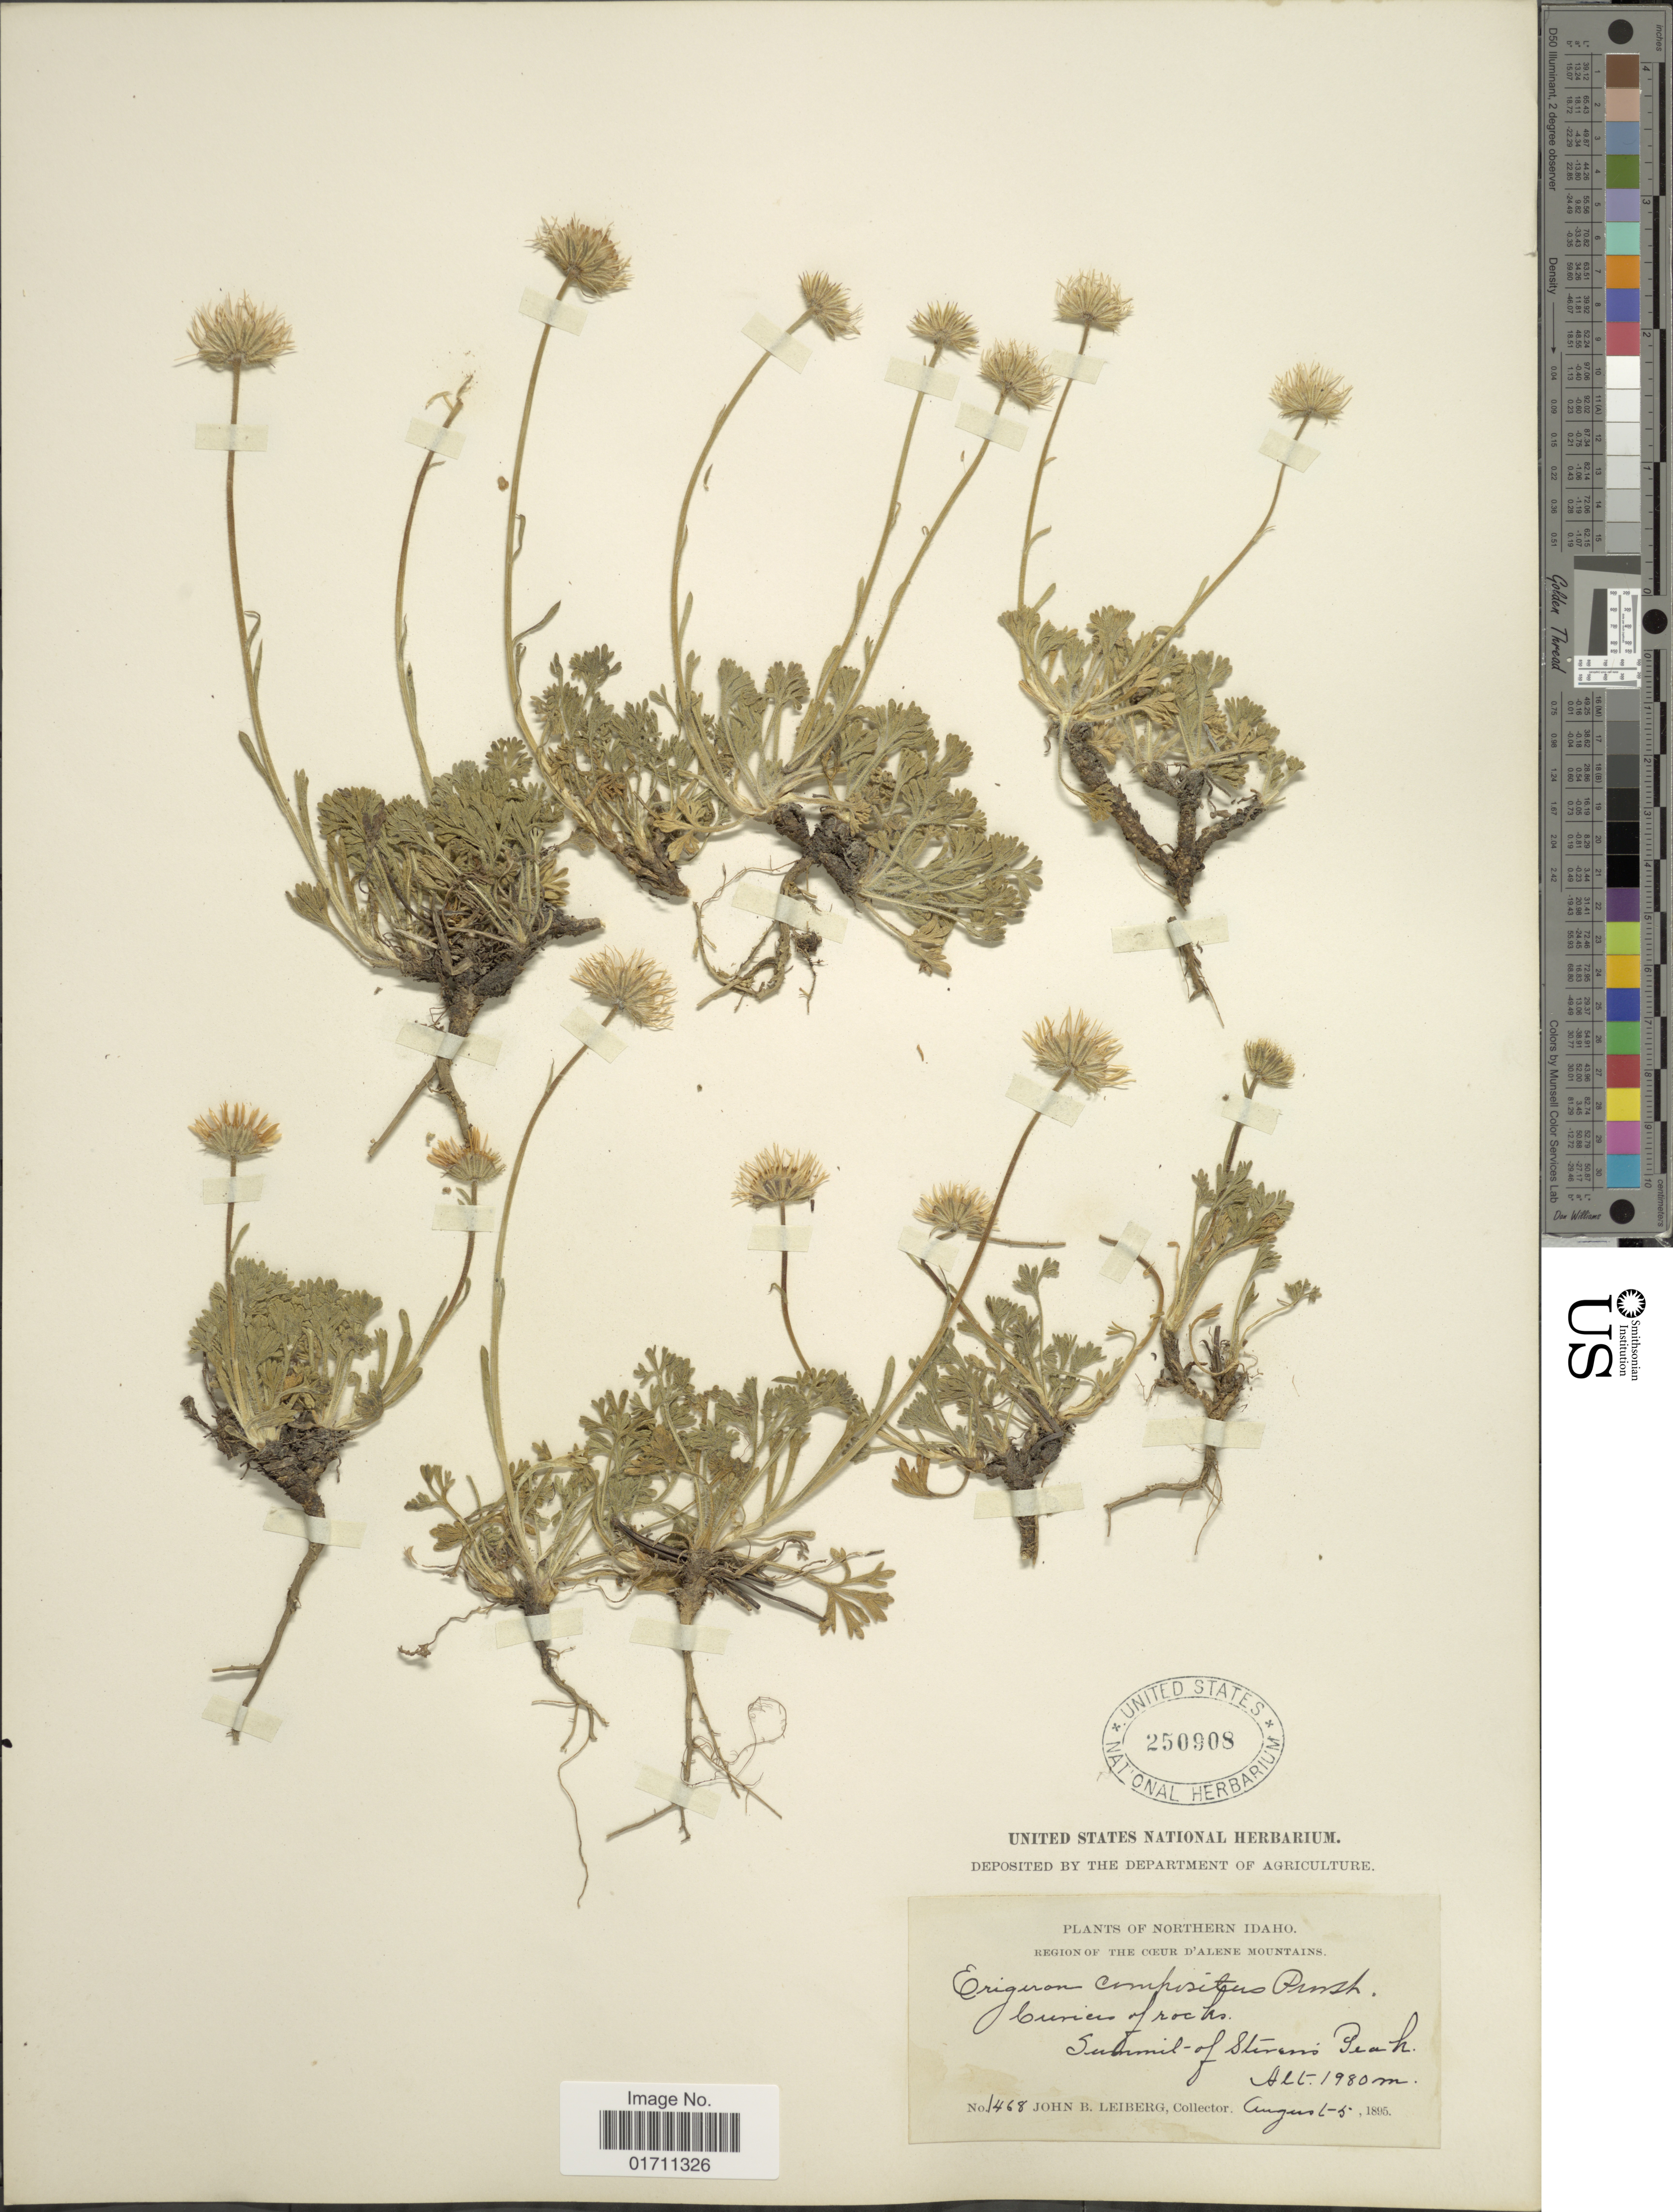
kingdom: Plantae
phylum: Tracheophyta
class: Magnoliopsida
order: Asterales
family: Asteraceae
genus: Erigeron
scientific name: Erigeron compositus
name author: Pursh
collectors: J. B. Leiberg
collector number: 1468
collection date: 1895-08-05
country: United States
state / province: Idaho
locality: Northern Idaho, Crevices of rocks, Summit of Streams Peak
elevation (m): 1980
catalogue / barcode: US 250908